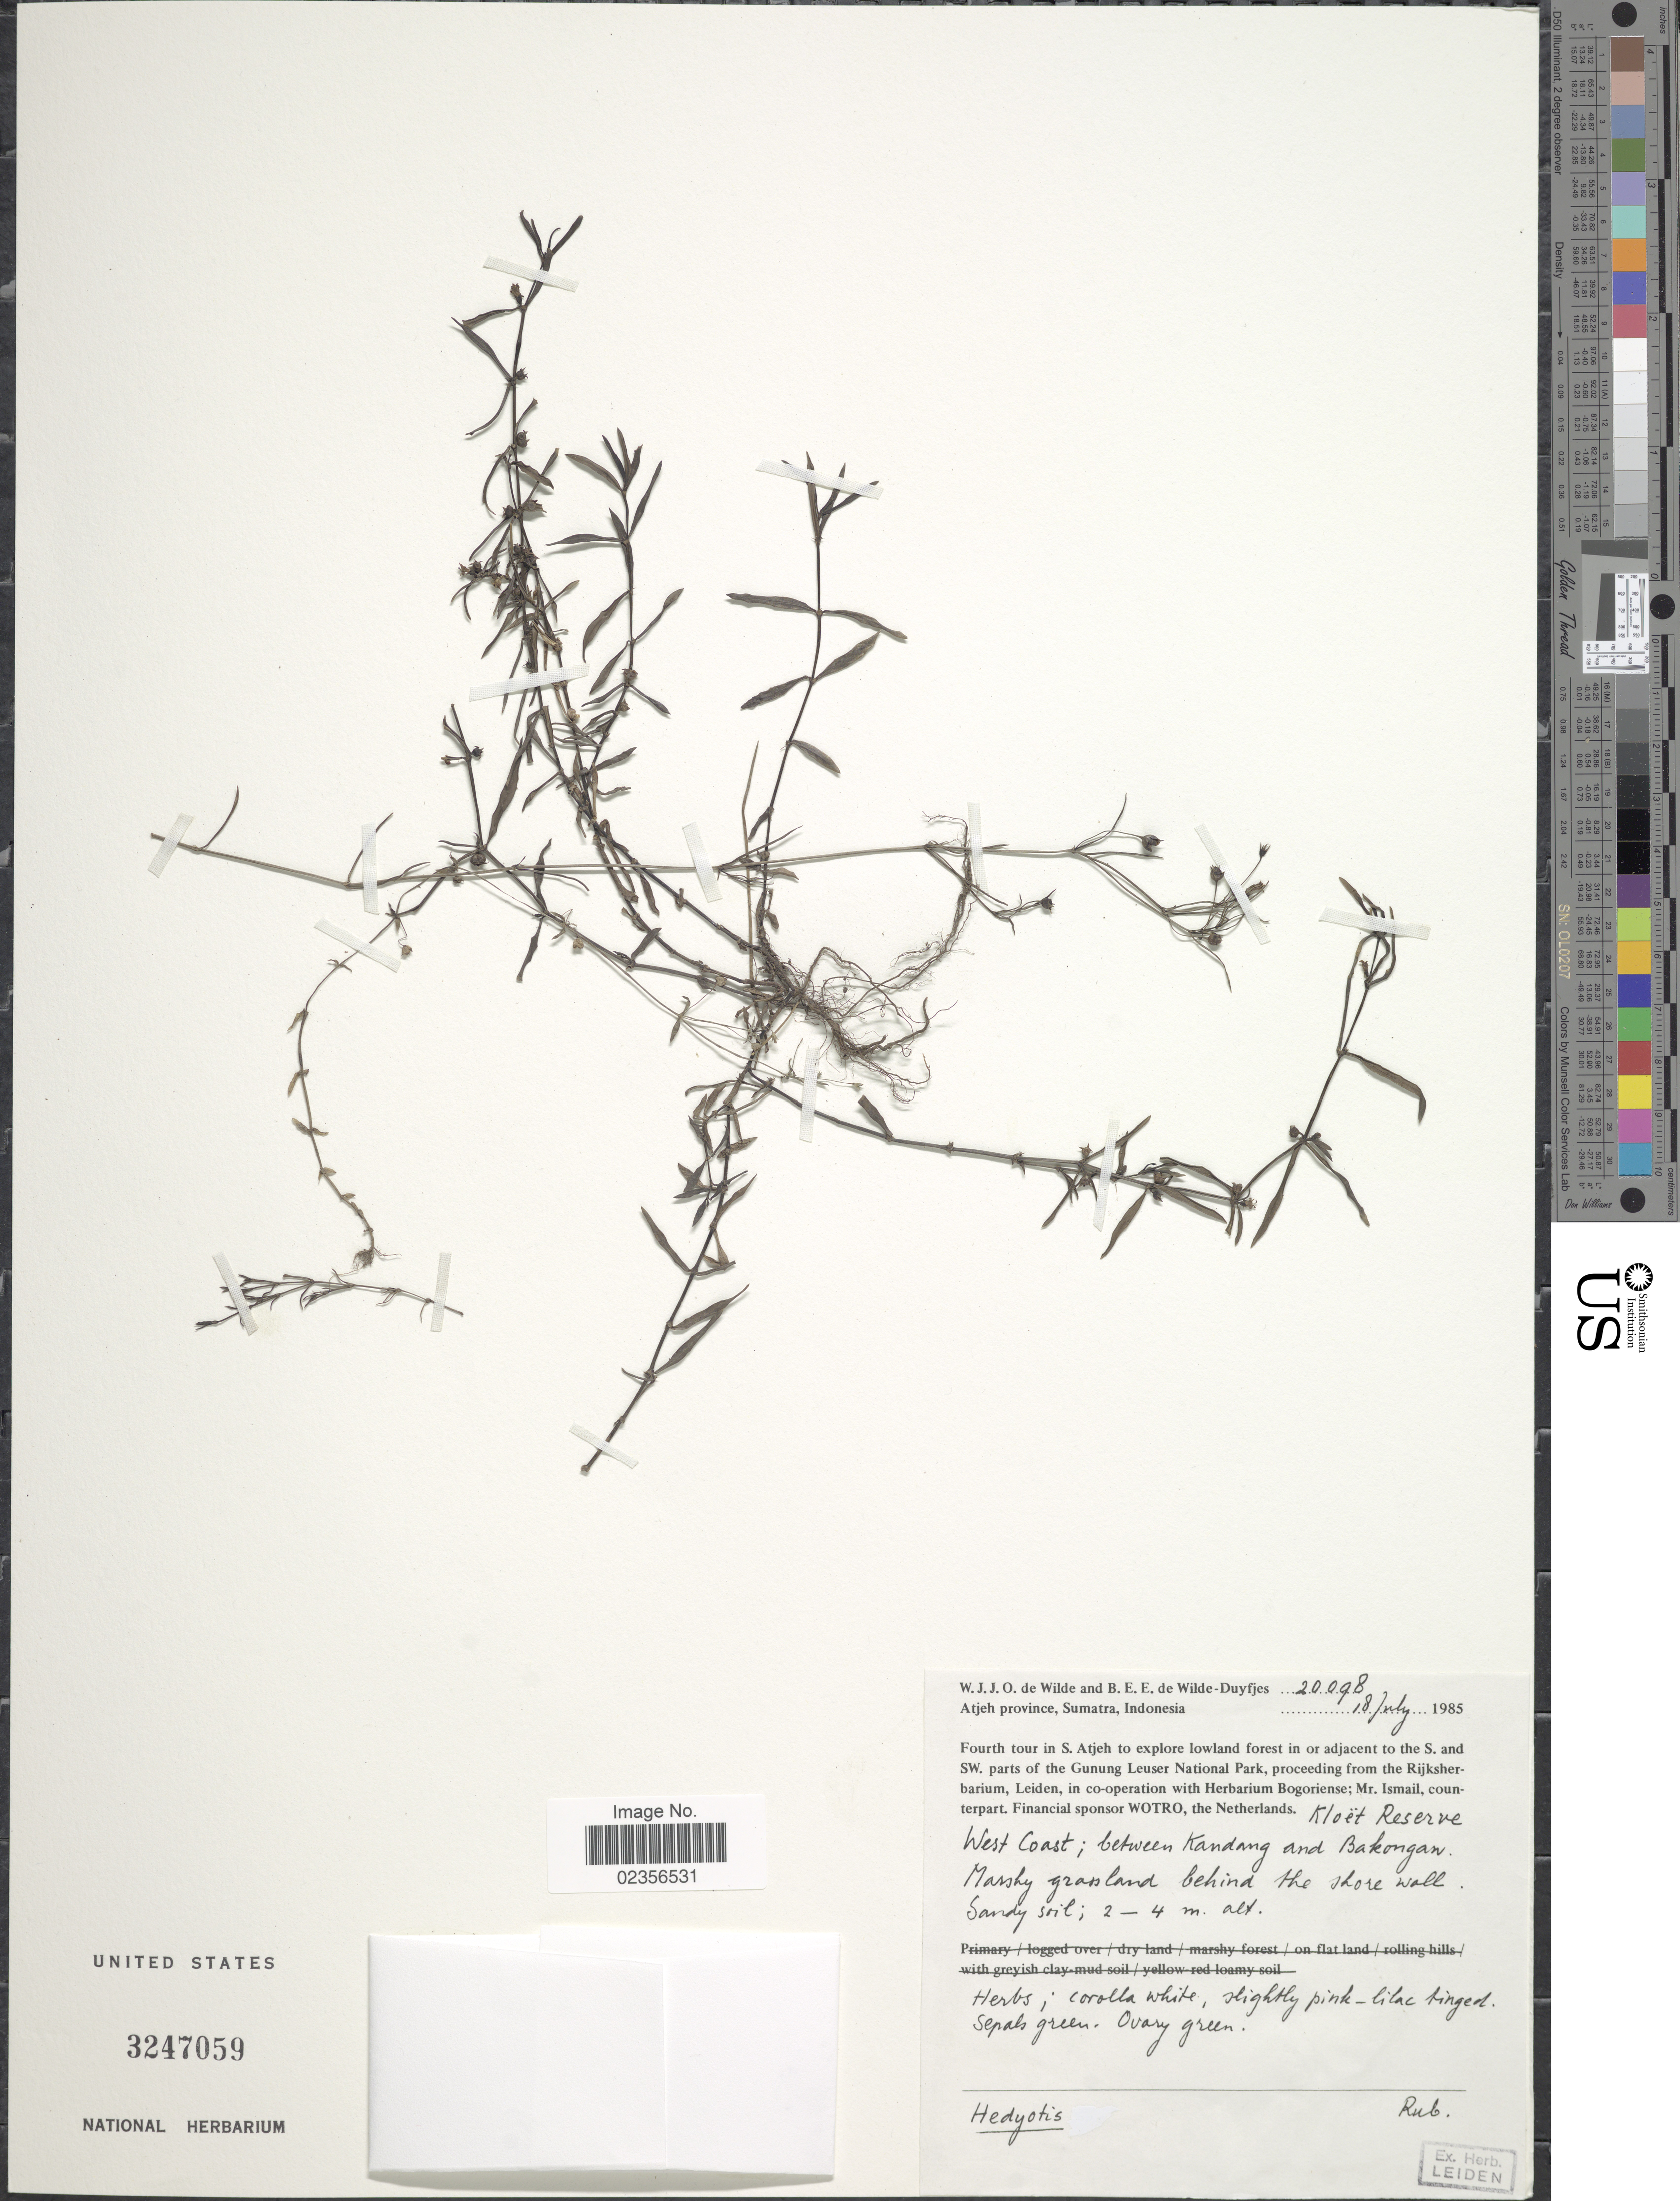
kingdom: Plantae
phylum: Tracheophyta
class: Magnoliopsida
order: Gentianales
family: Rubiaceae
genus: Hedyotis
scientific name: Hedyotis sp.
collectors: W. J. de Wilde & B. E. de Wilde-Duyfjes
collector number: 20098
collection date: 1985-07-18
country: Indonesia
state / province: Sumatra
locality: Atjeh Province. S. Atjeh in or adjacent to the S. and SW. parts of the Gunung Leuser National Park. Kloët Reserve. West Coast; between Kandang and Bakongan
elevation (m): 2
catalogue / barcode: US 3247059